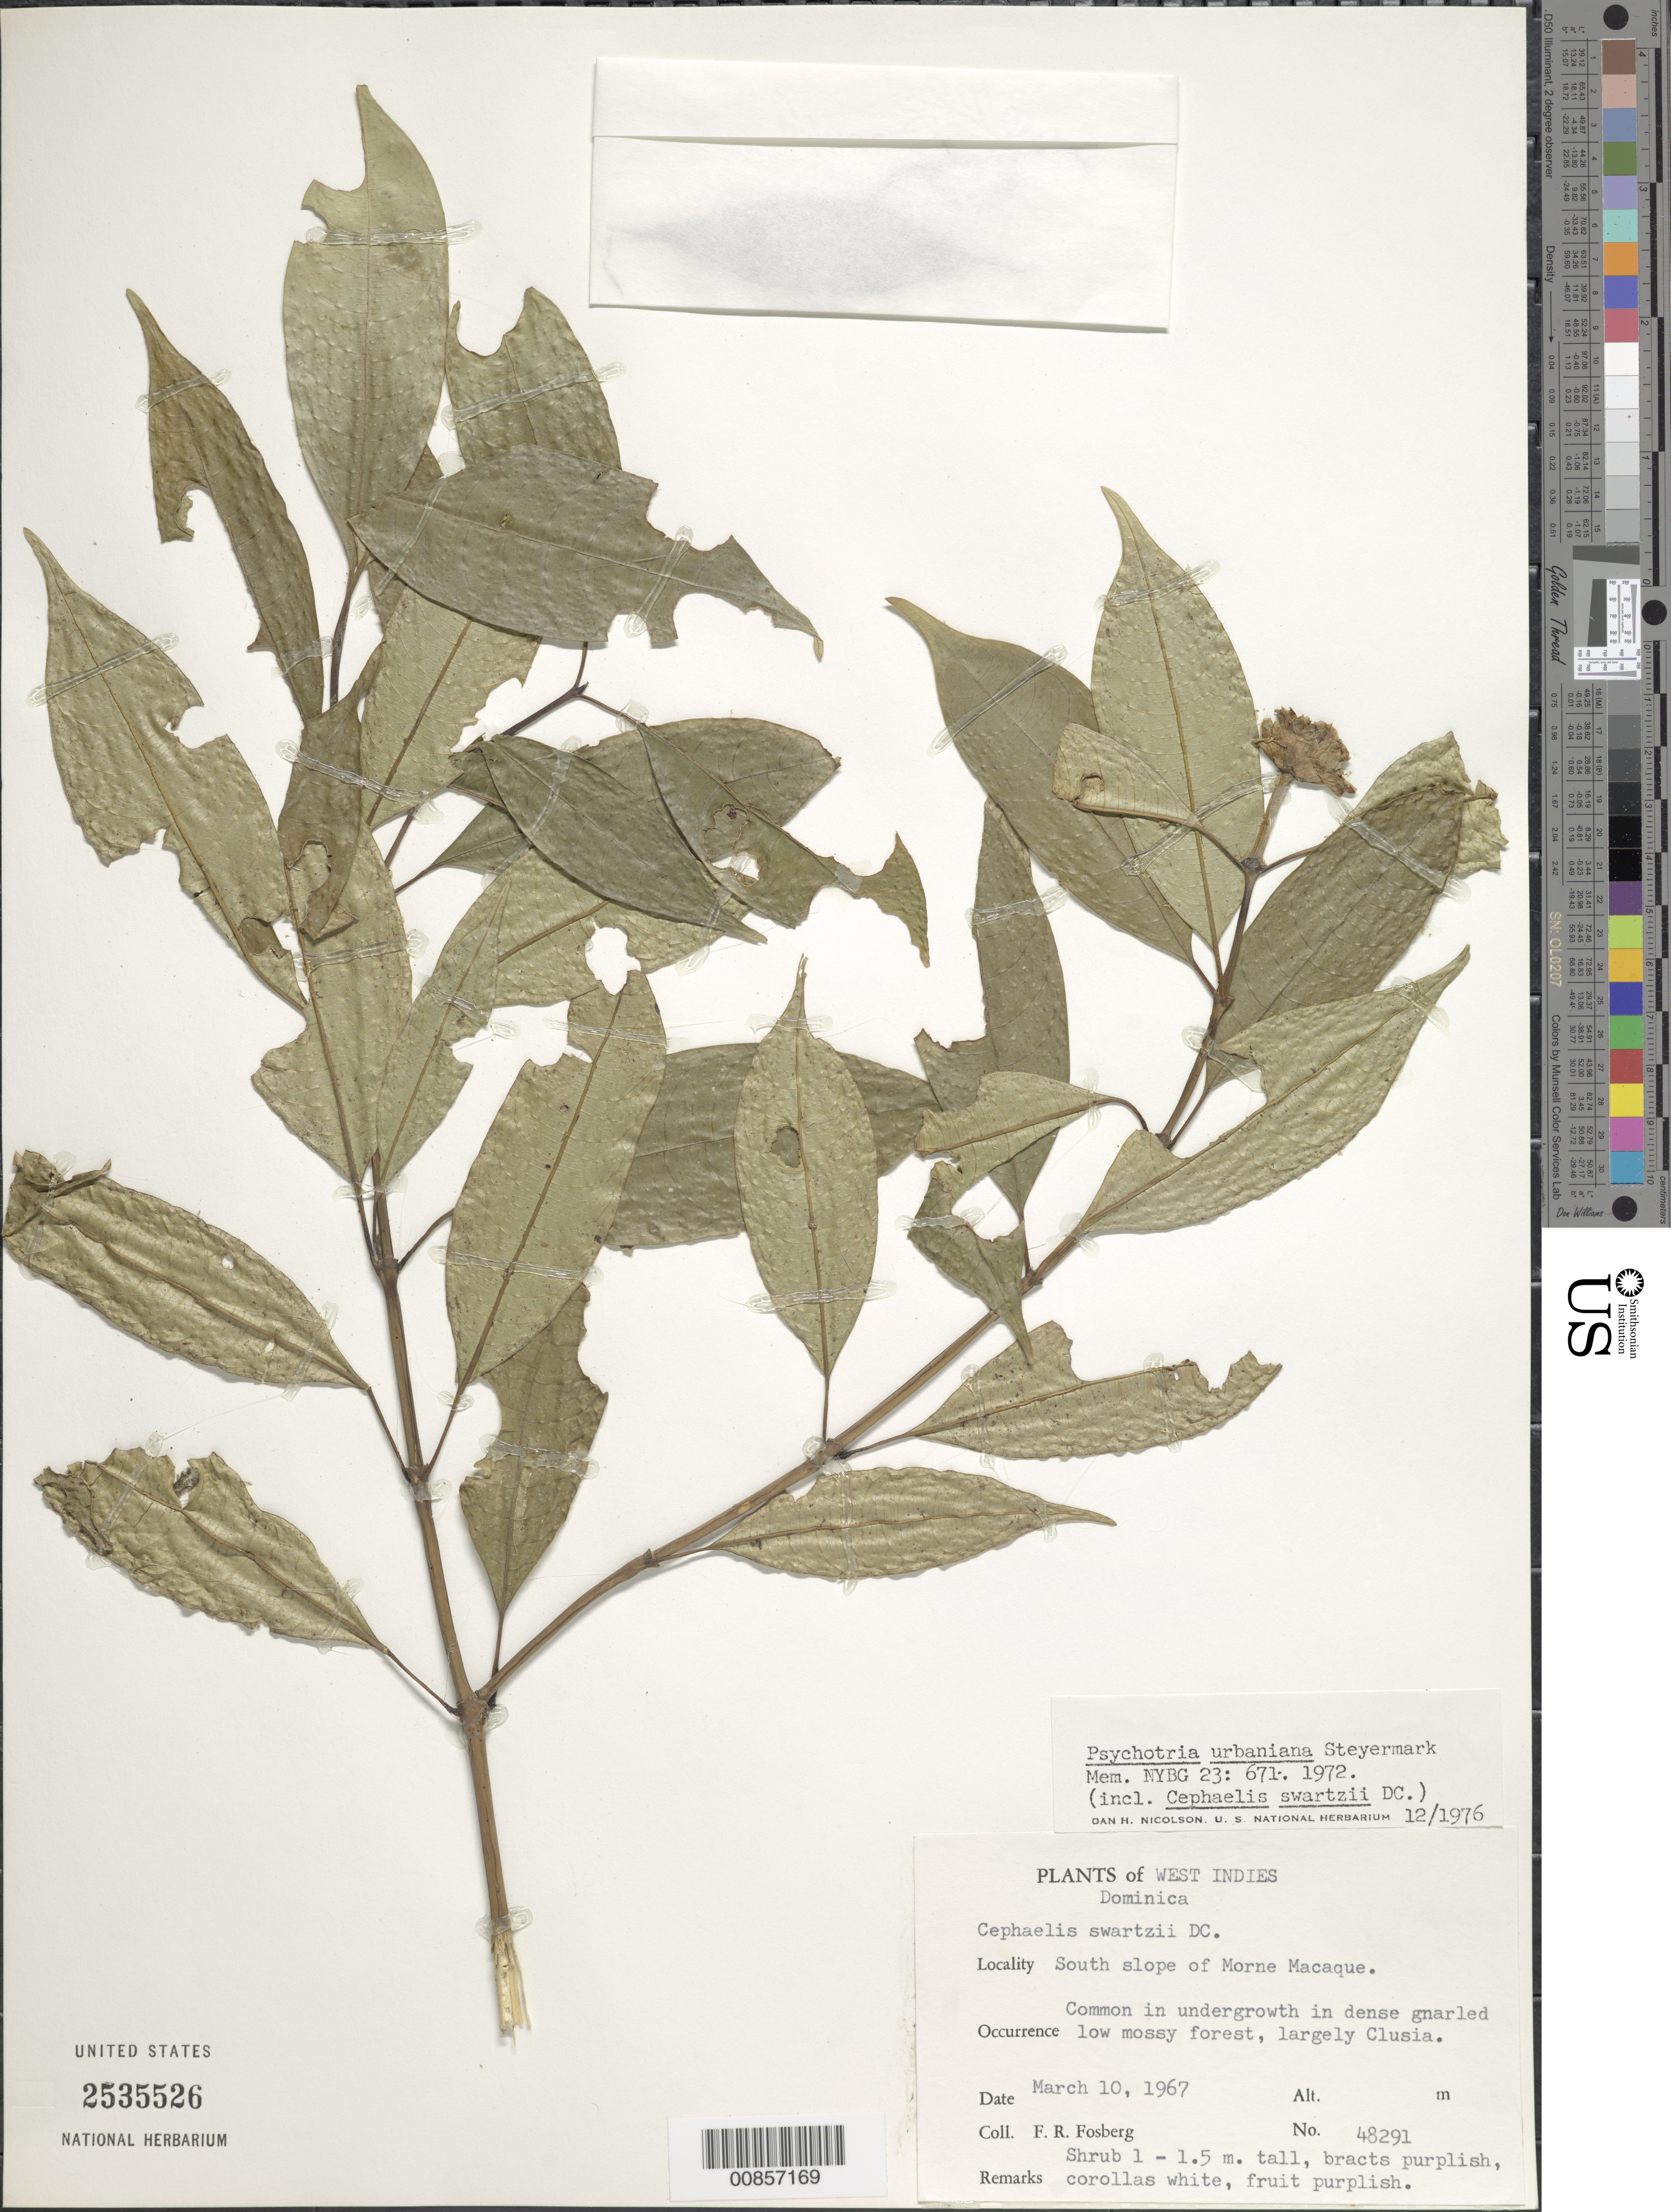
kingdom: Plantae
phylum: Tracheophyta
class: Magnoliopsida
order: Gentianales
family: Rubiaceae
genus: Psychotria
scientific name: Psychotria urbaniana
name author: Steyerm.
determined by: Nicolson, Dan H.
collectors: F. R. Fosberg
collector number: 48291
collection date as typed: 10 Mar 1967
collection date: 1967-03-10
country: Dominica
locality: South slope of Morne Macaque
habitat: In undergrowtn of dense gnarled low mossy forest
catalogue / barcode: US 2535526